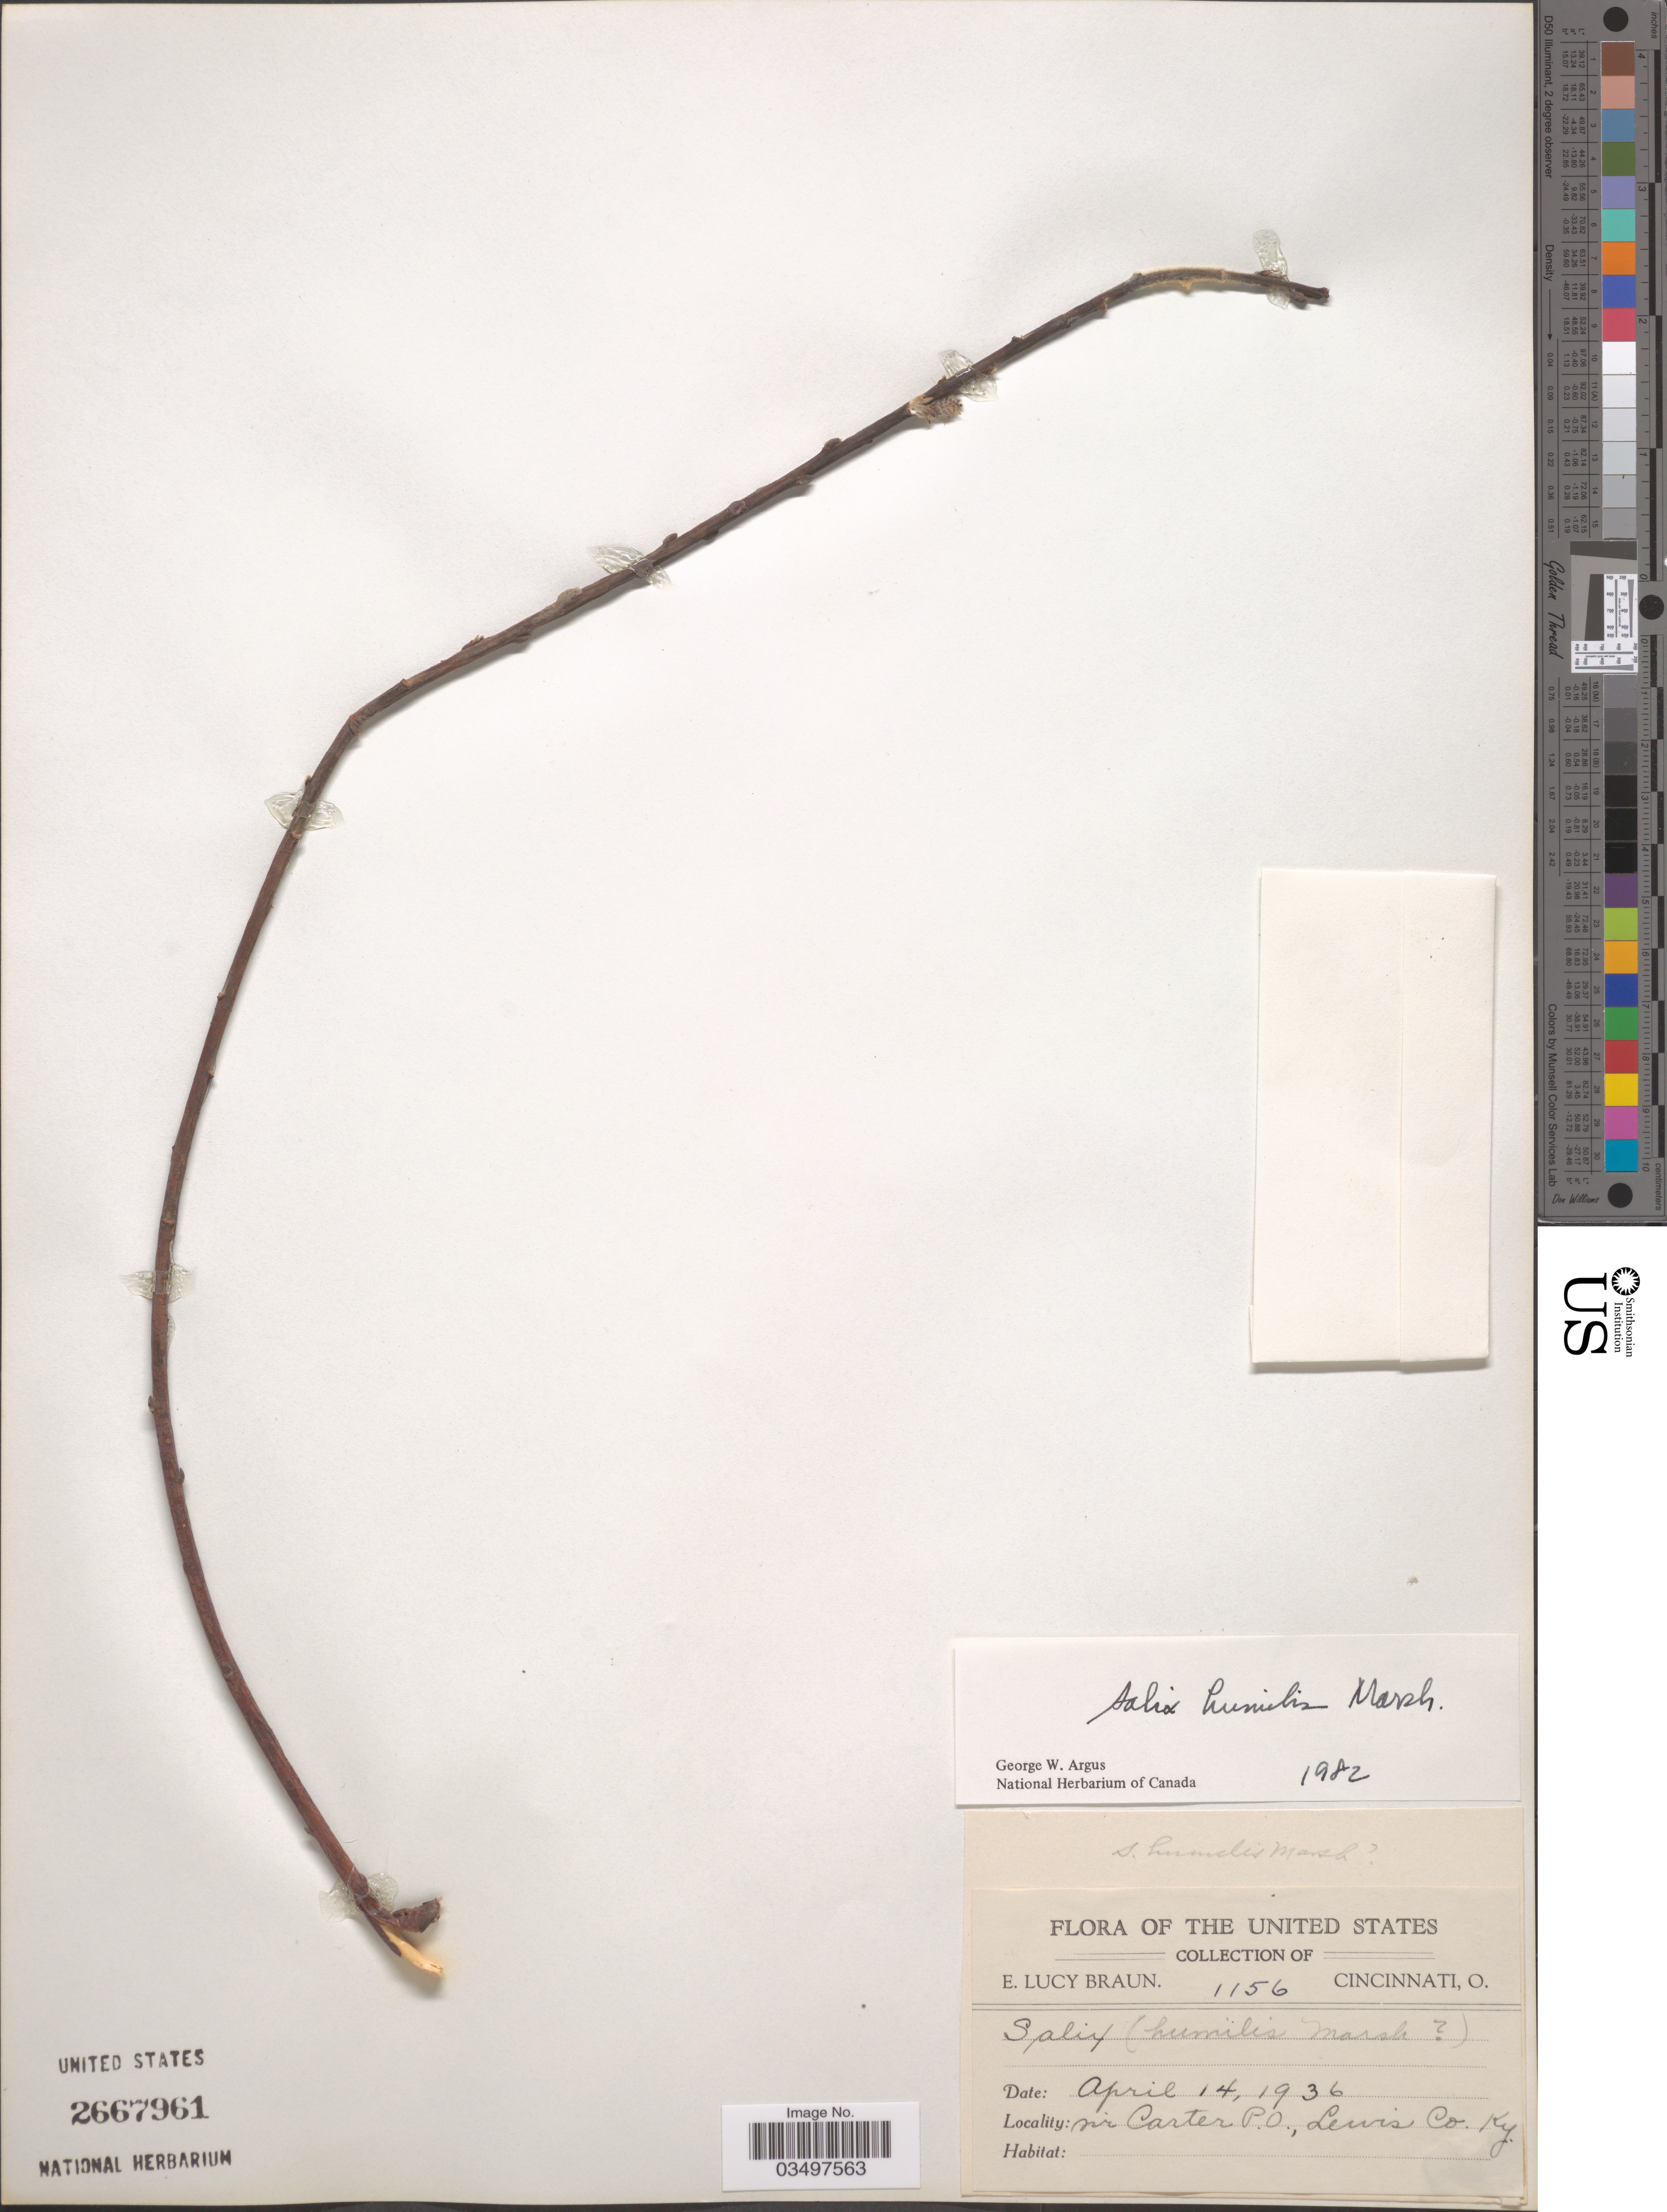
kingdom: Plantae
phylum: Tracheophyta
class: Magnoliopsida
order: Malpighiales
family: Salicaceae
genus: Salix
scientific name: Salix humilis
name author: Marshall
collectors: E. L. Braun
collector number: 1156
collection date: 1936-04-14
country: United States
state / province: Kentucky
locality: Nr Carter P.O., Lewis Co.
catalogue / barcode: US 2667961